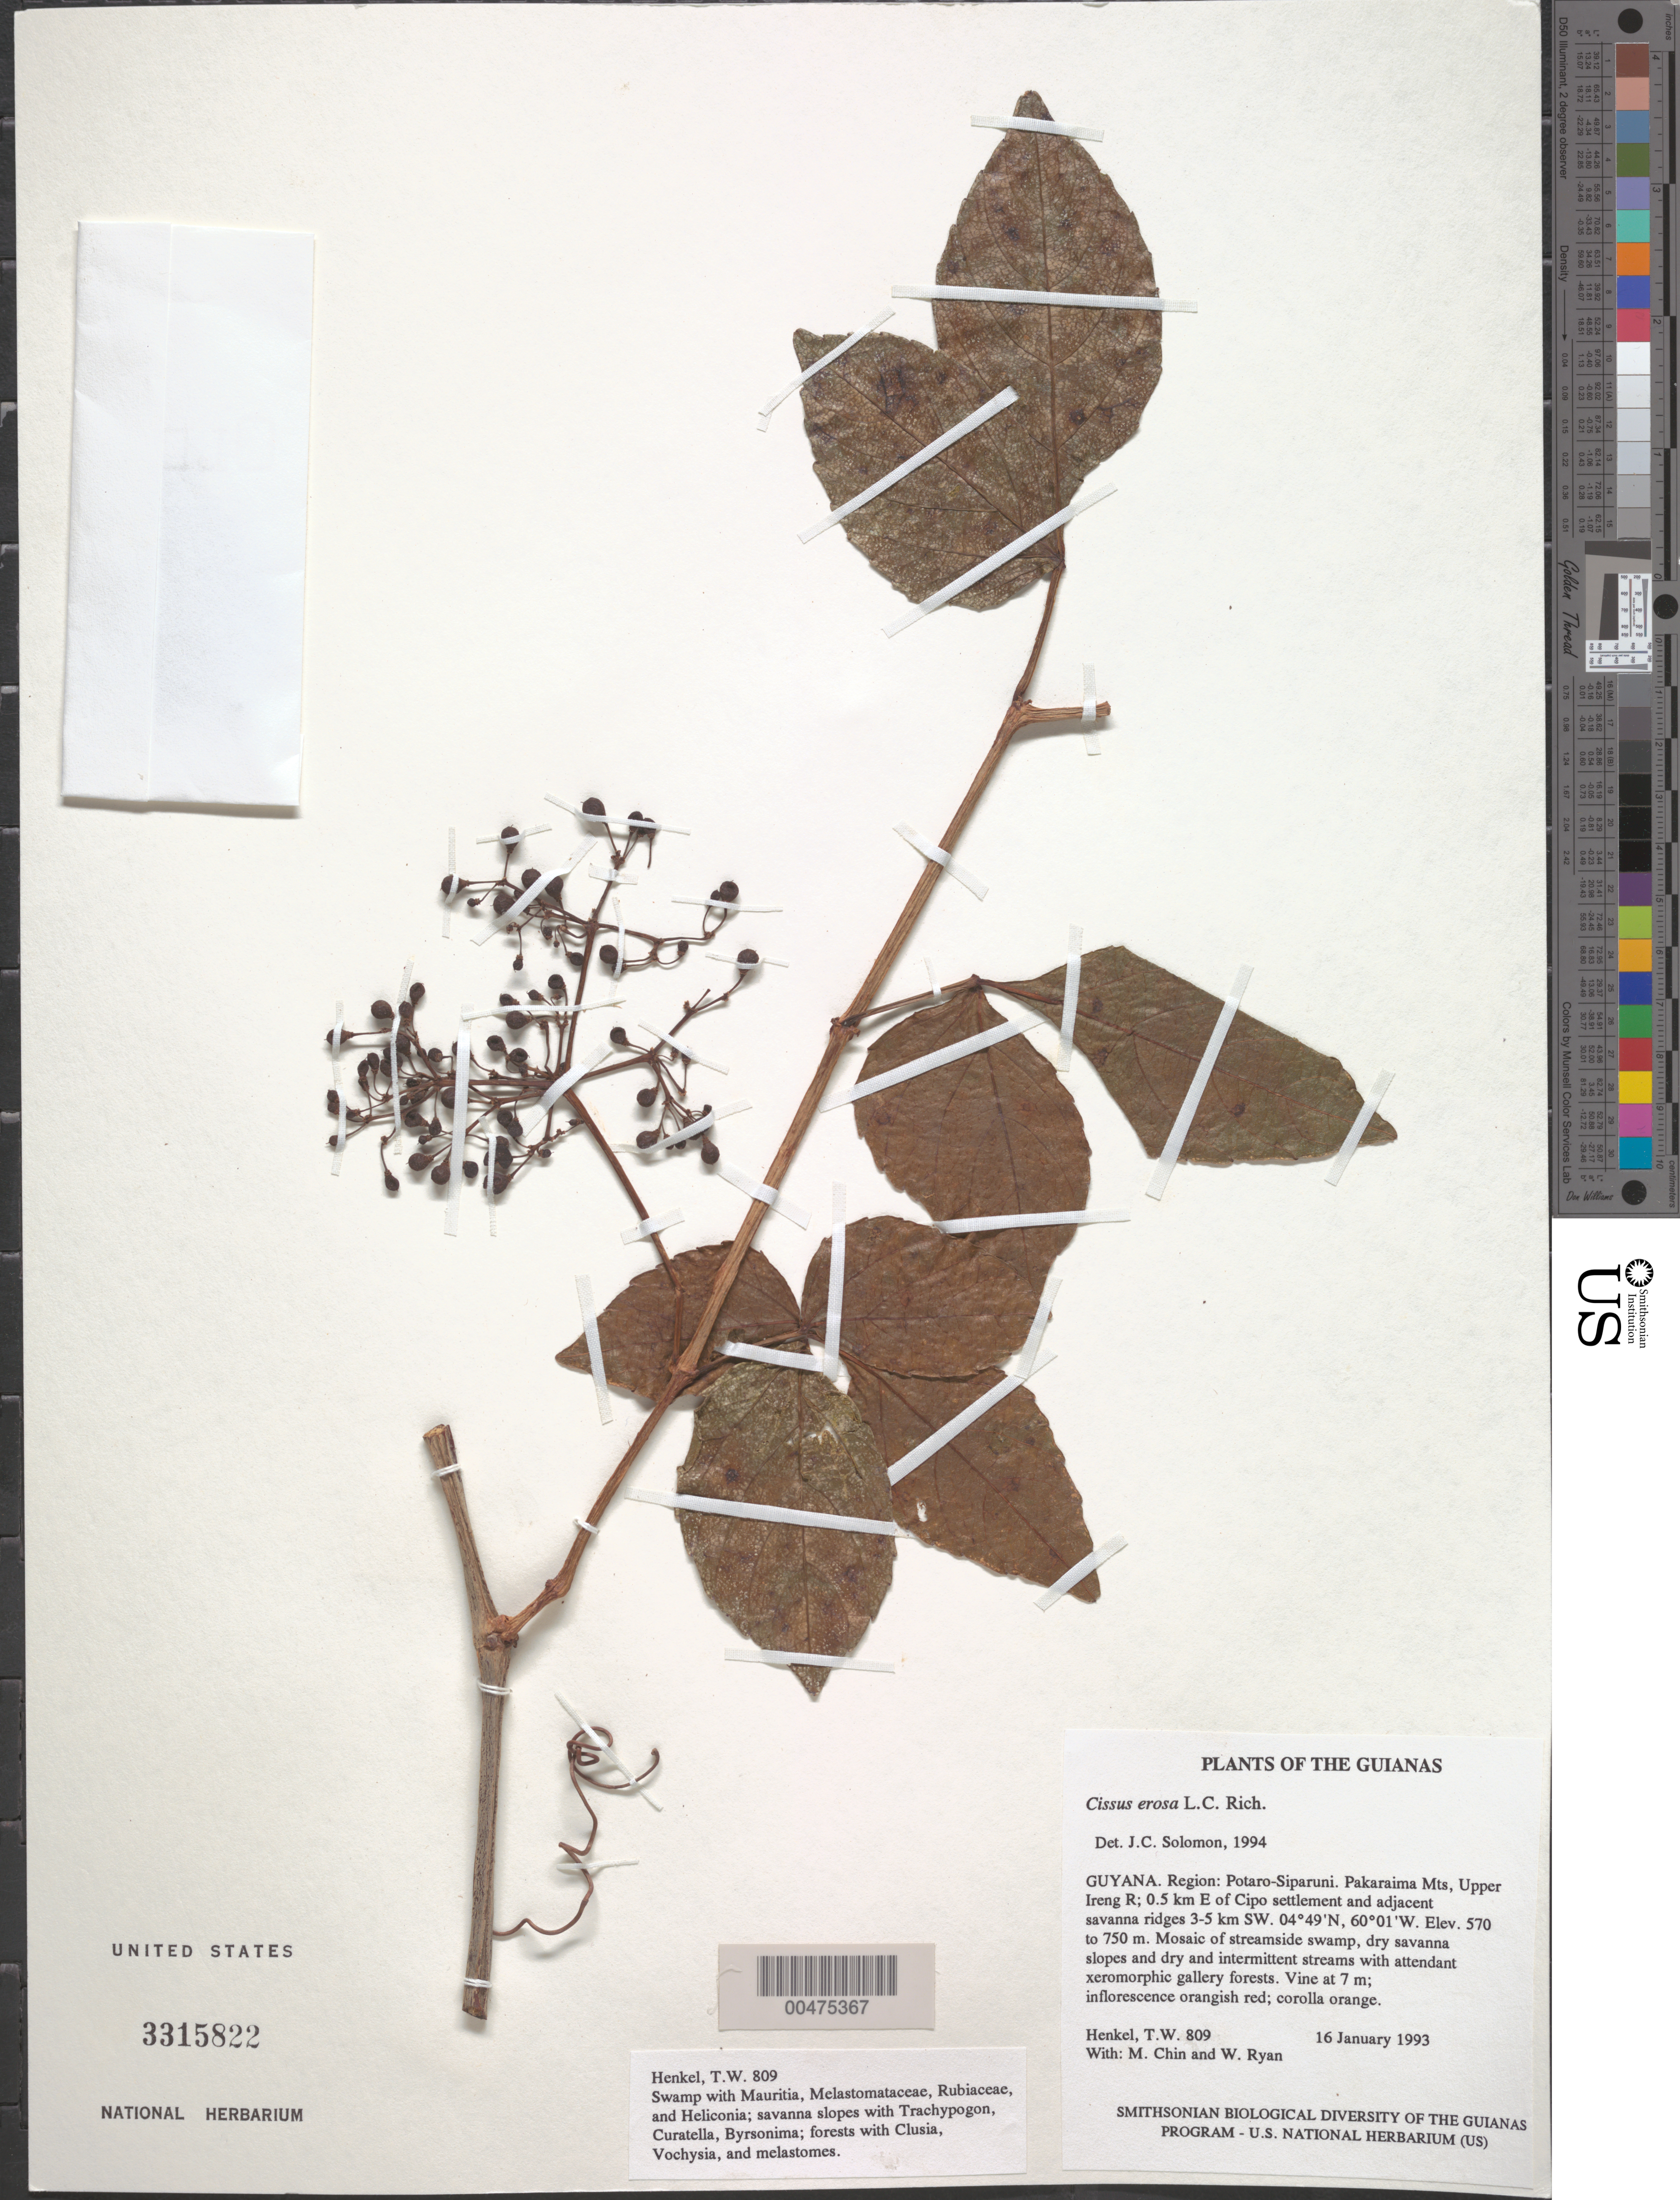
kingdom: Plantae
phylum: Tracheophyta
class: Magnoliopsida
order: Vitales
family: Vitaceae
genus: Cissus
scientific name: Cissus erosa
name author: Rich.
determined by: Solomon, J. C., (MO), Missouri Botanical Garden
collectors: T. Henkel, M. Chin & W. Ryan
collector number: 809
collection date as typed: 16 January 1993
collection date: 1993-01-16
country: Guyana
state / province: Potaro-Siparuni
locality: Pakaraima Mts, Upper Ireng R; 0.5 km E of Cipo settlement and adjacent savanna ridges 3-5 km SW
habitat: Mosaic of streamside swamp, dry savanna slopes and dry and intermittent streams with attendant xeromorphic gallery forests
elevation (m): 570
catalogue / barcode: US 3315822